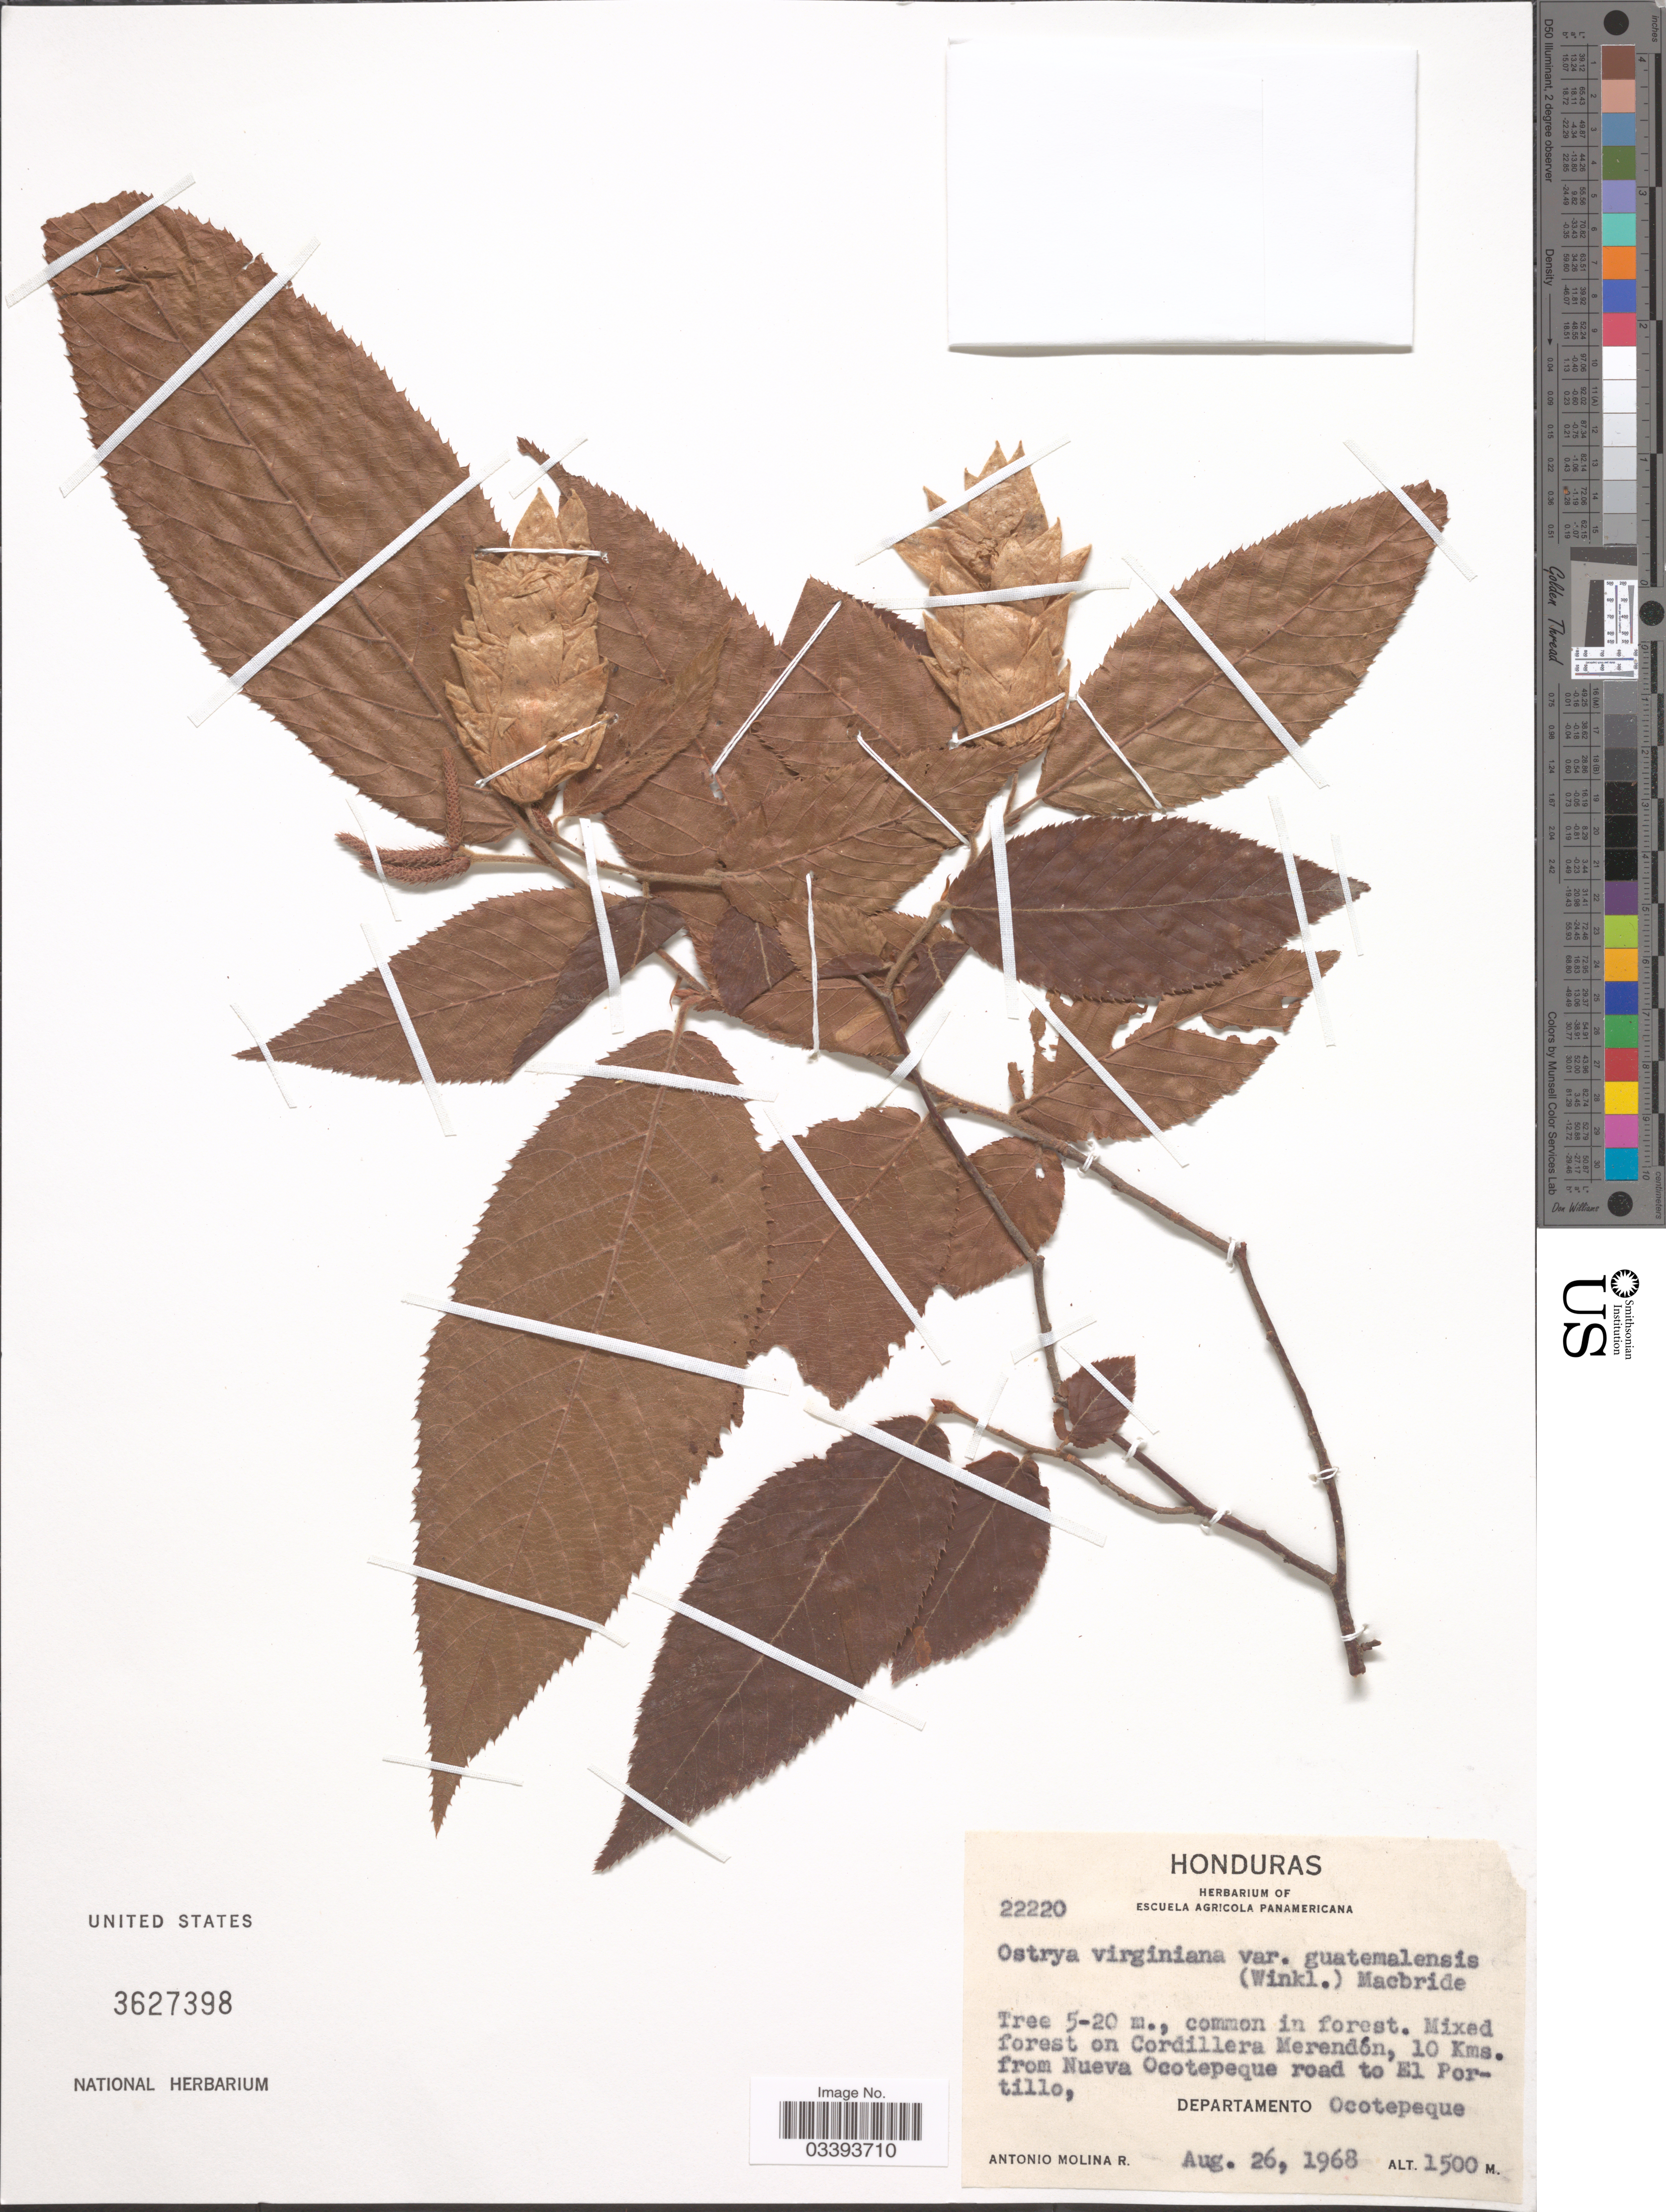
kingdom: Plantae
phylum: Tracheophyta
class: Magnoliopsida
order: Fagales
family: Betulaceae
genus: Ostrya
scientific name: Ostrya virginiana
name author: (Mill.) K. Koch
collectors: A. Molina R.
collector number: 22220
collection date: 1968-08-26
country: Honduras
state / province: Ocotepeque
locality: On Cordillera Merendón, 10 Kms. from Nueva Ocotepeque road to El Portillo, Departamento Ocotepeque.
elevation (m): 1500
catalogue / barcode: US 3627398